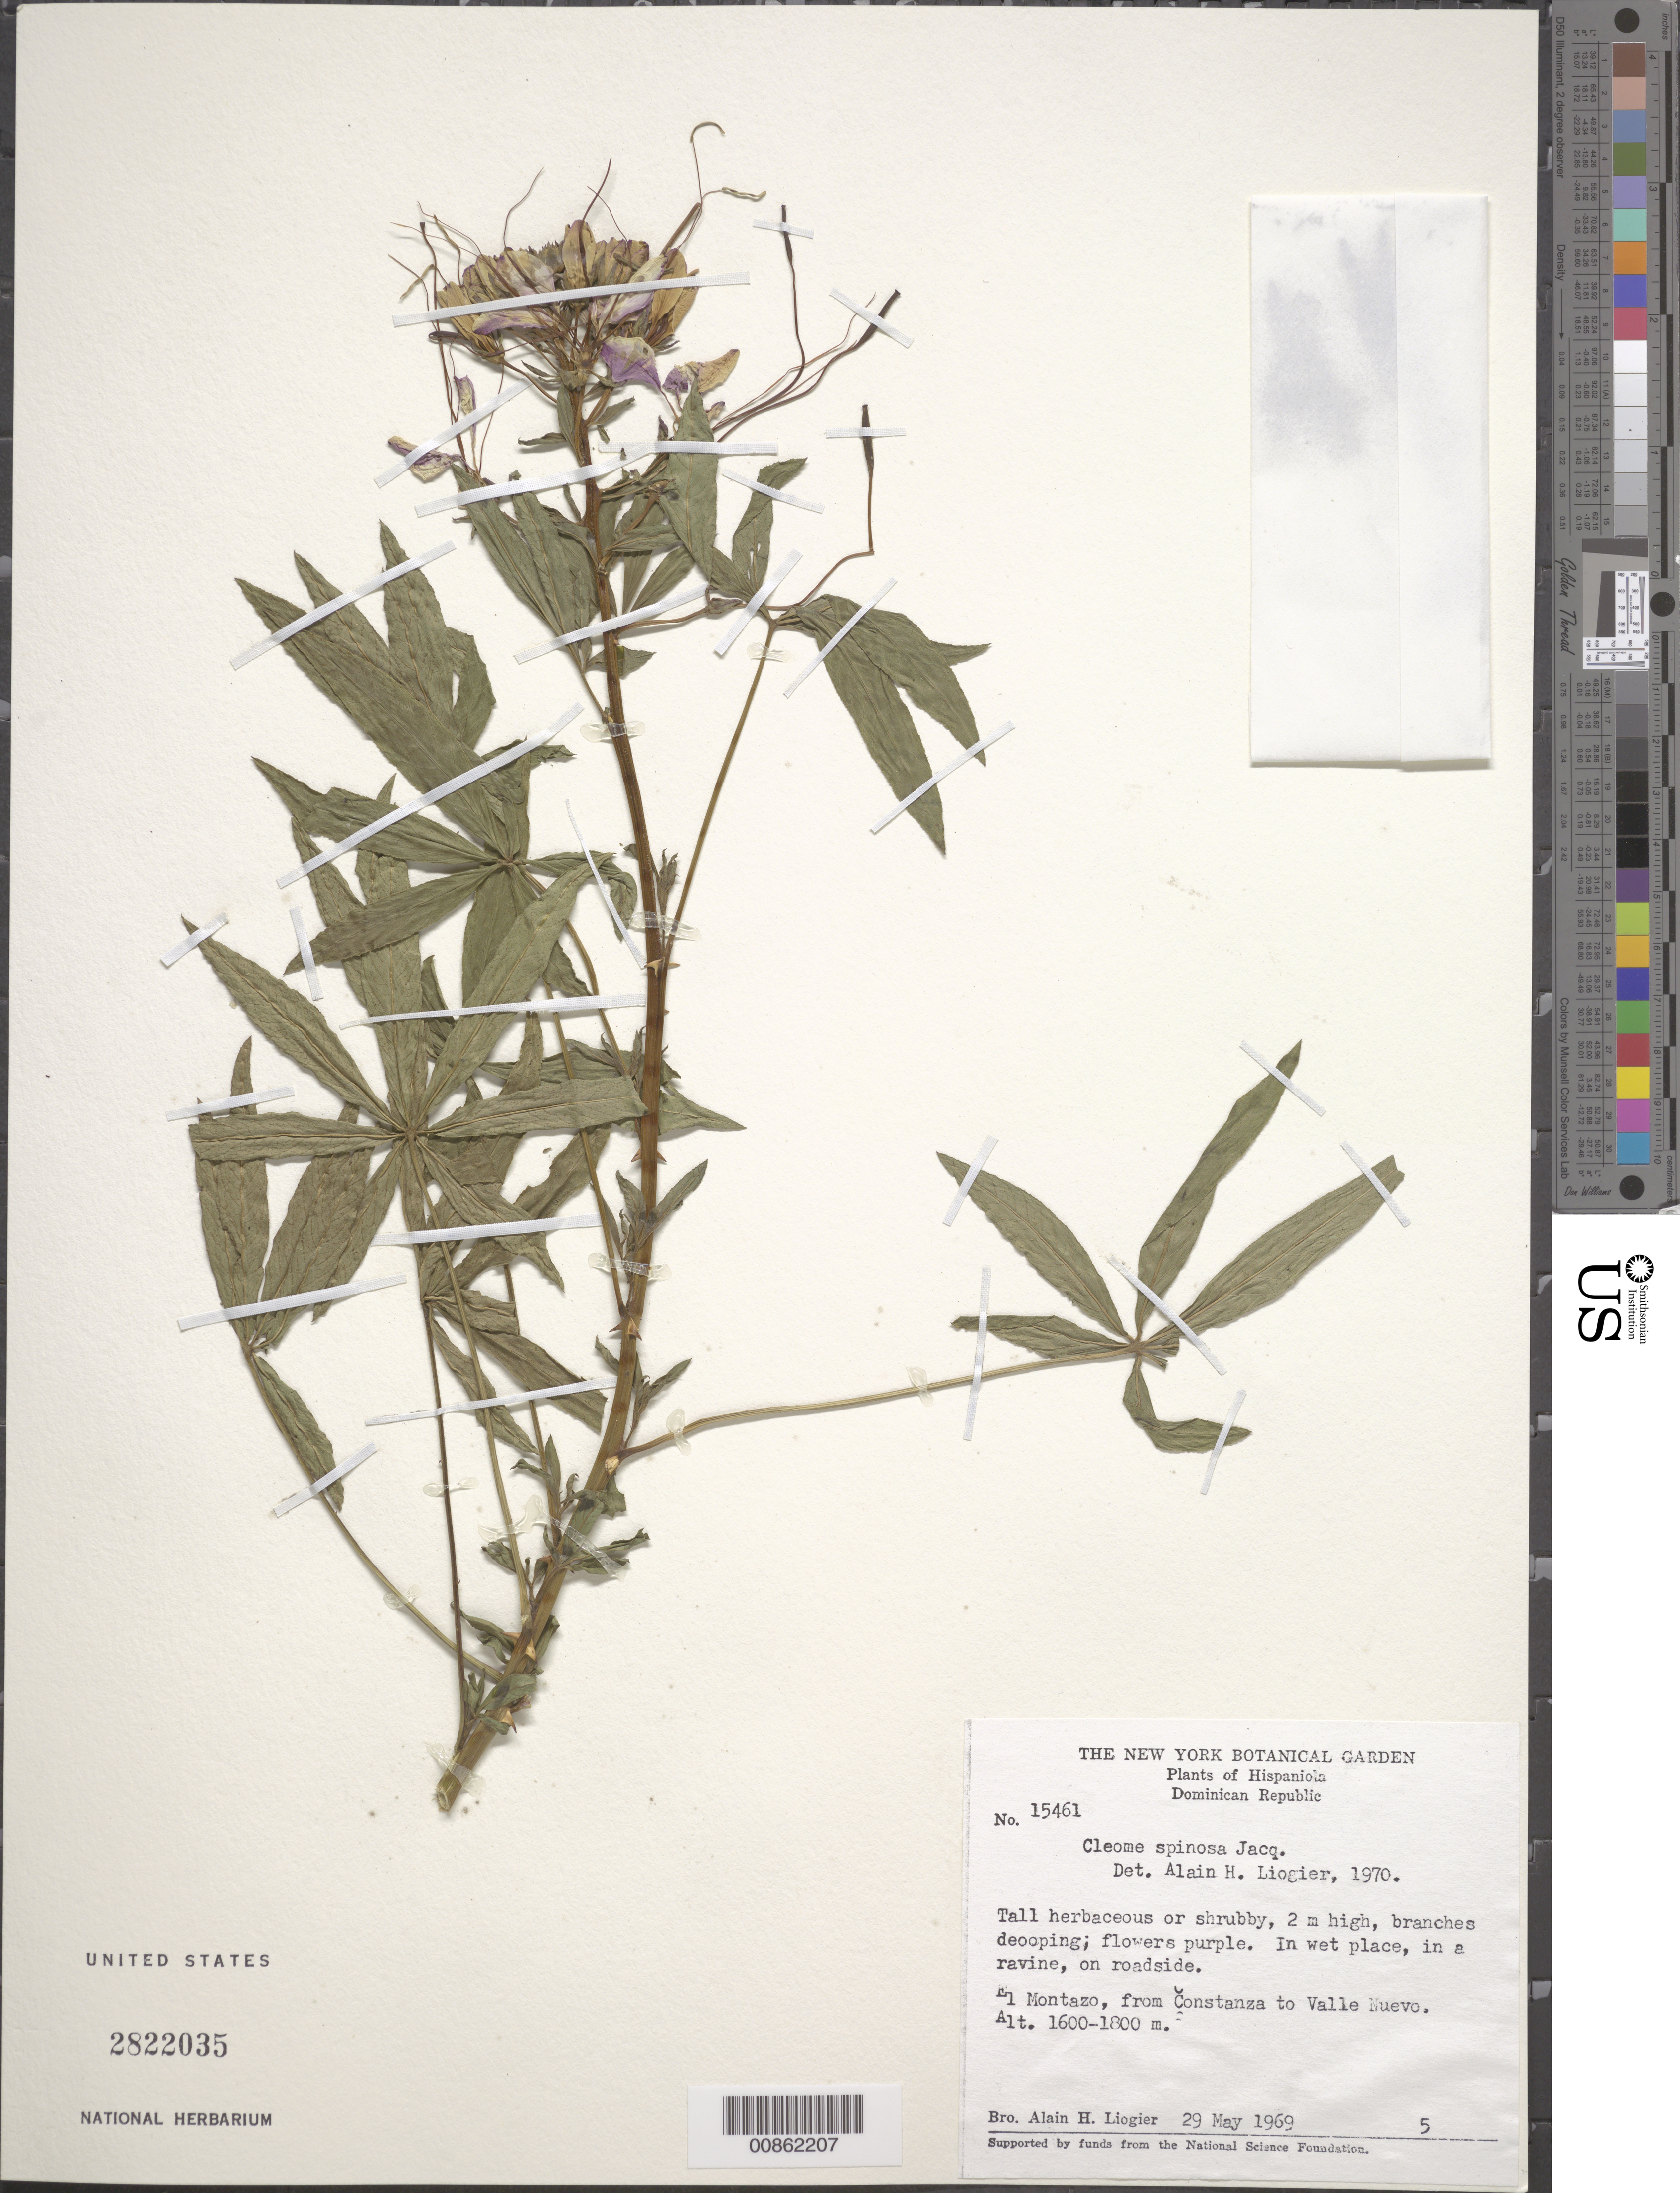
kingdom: Plantae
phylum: Tracheophyta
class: Magnoliopsida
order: Brassicales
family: Cleomaceae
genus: Tarenaya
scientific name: Tarenaya spinosa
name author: (Jacq.) Raf.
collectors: A. H. Liogier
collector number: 15461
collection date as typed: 29 May 1969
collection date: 1969-05-29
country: Dominican Republic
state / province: La Vega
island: Hispaniola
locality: El Montazo, from Constanza to Valle Nuevo.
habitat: In wet place, in a ravine, on roadside.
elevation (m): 1600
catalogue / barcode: US 2822035